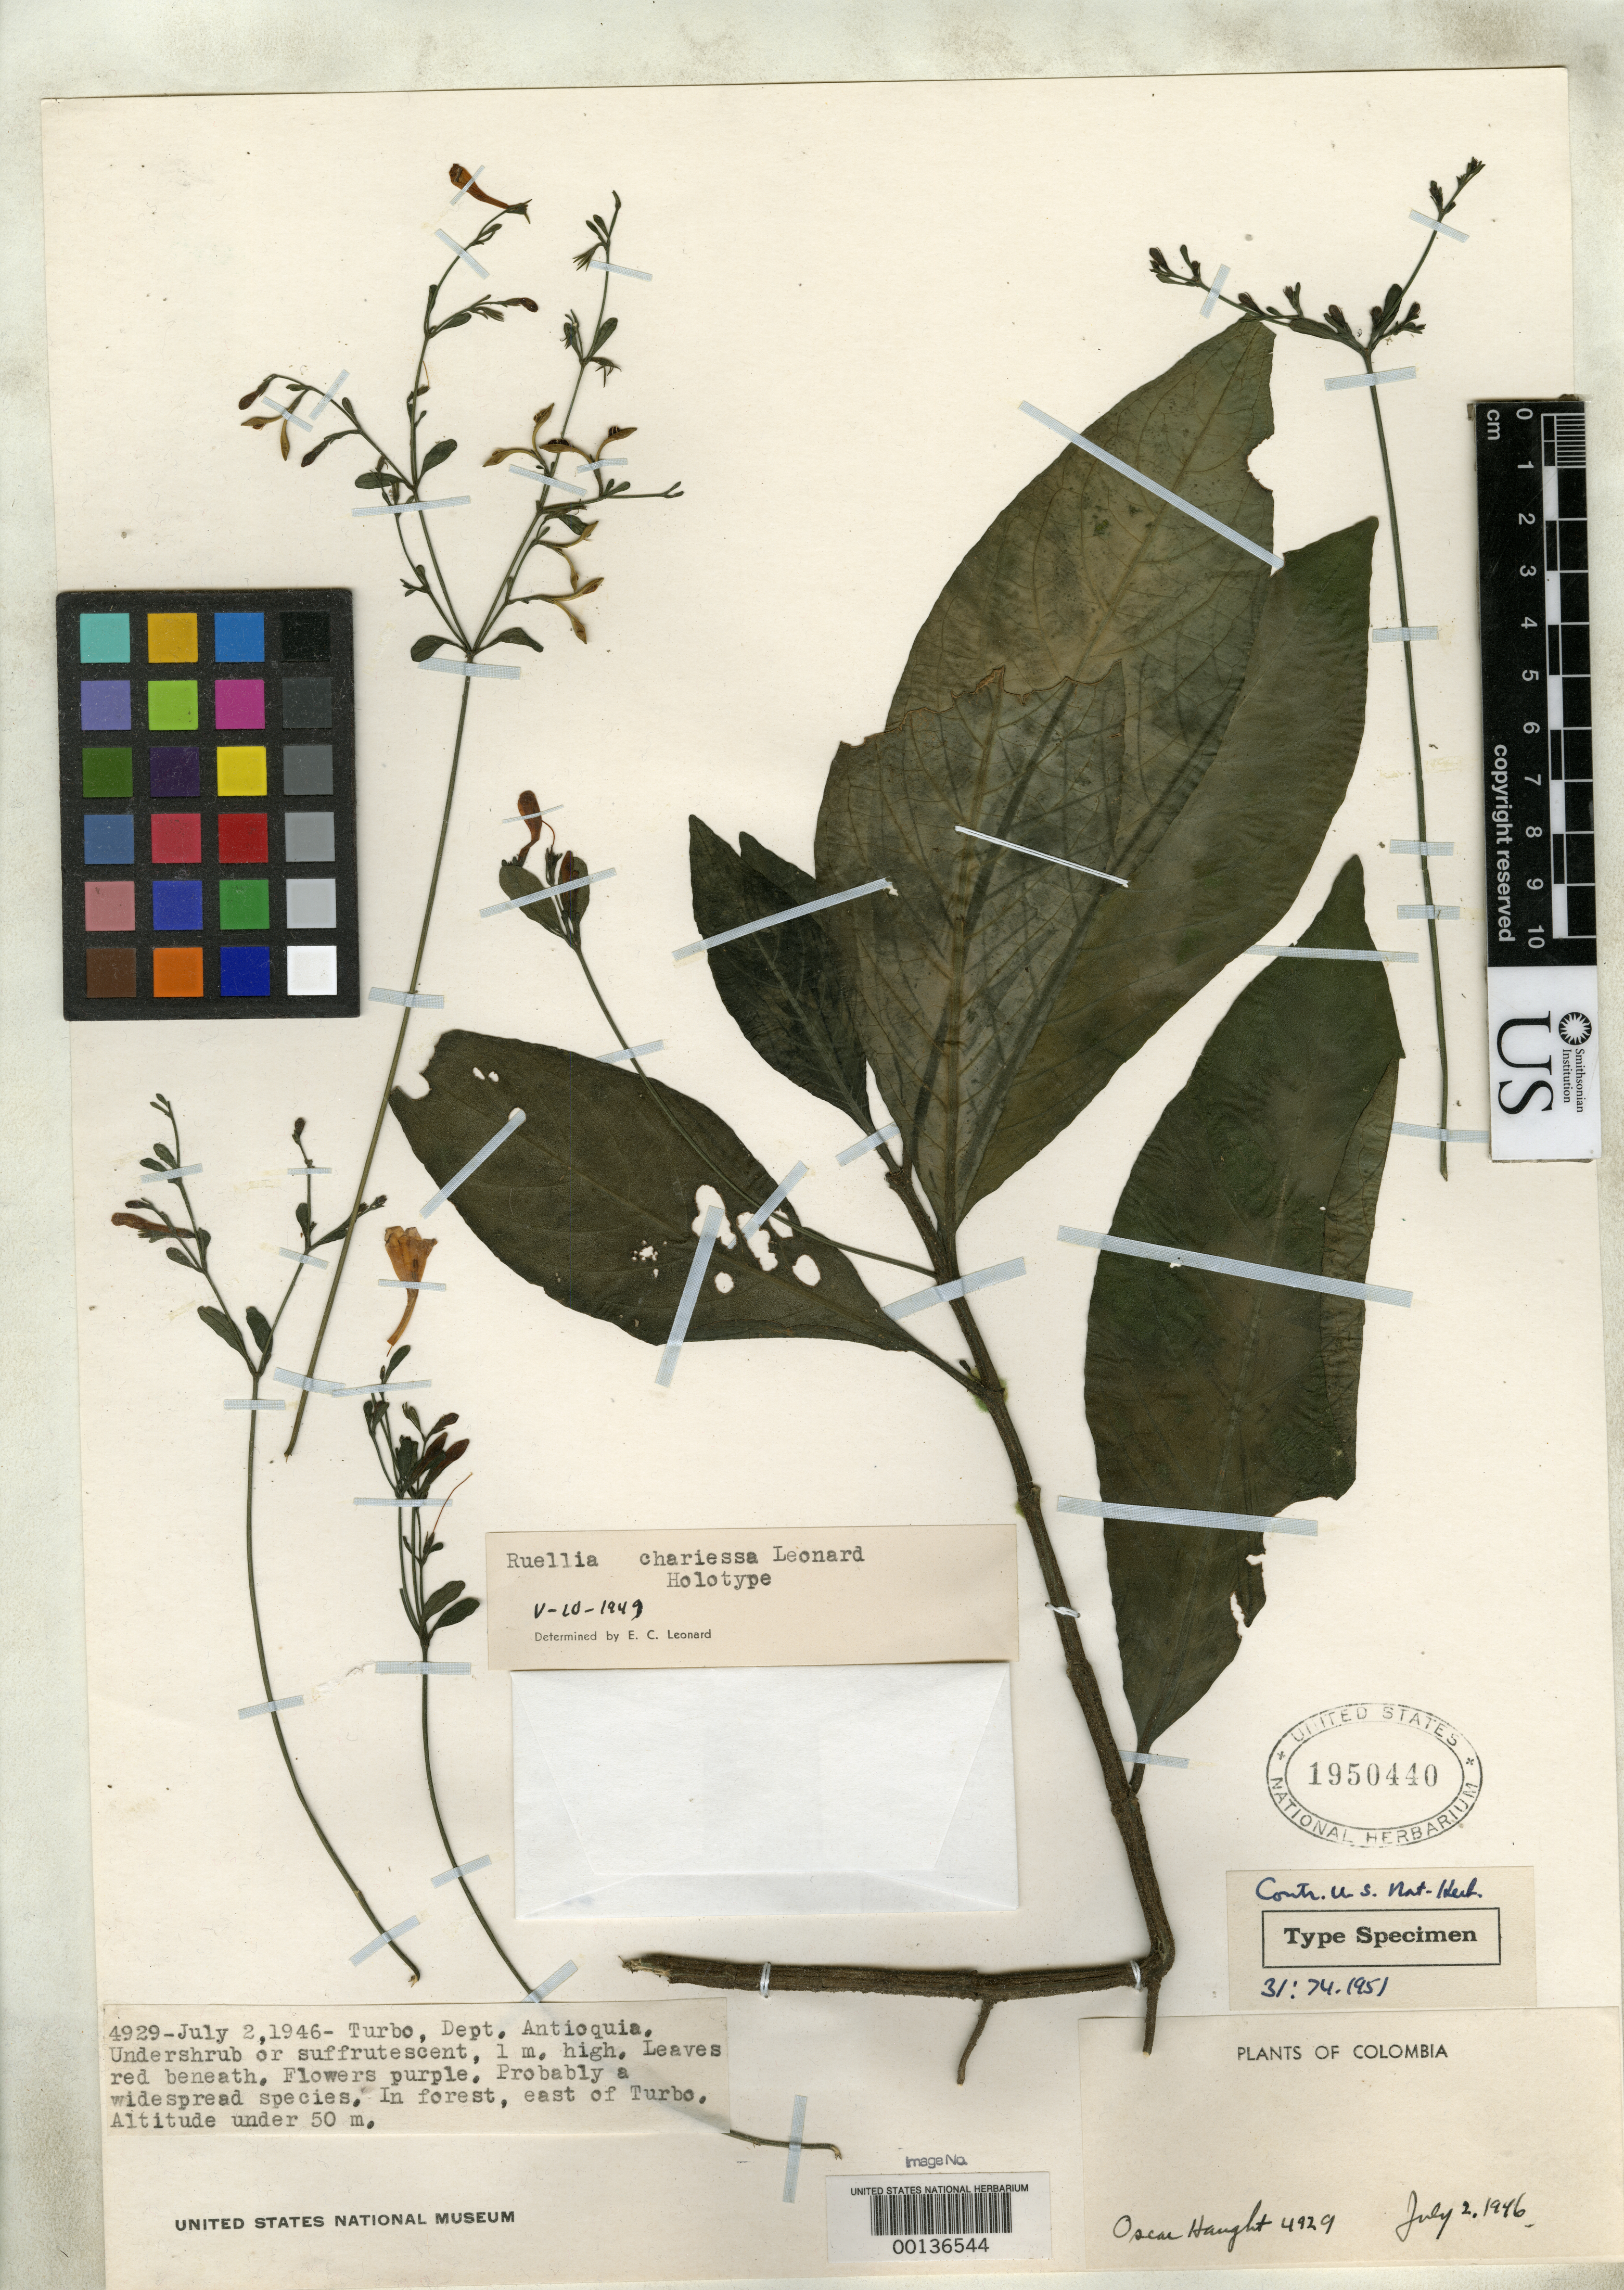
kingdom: Plantae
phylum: Tracheophyta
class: Magnoliopsida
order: Lamiales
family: Acanthaceae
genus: Ruellia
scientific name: Ruellia chariessa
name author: Leonard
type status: Holotype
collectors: O. L. Haught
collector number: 4929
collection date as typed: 02 Jul 1946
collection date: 1946-07-02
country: Colombia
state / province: Antioquia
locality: Forest E of Turbo.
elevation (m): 50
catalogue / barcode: US 1950440